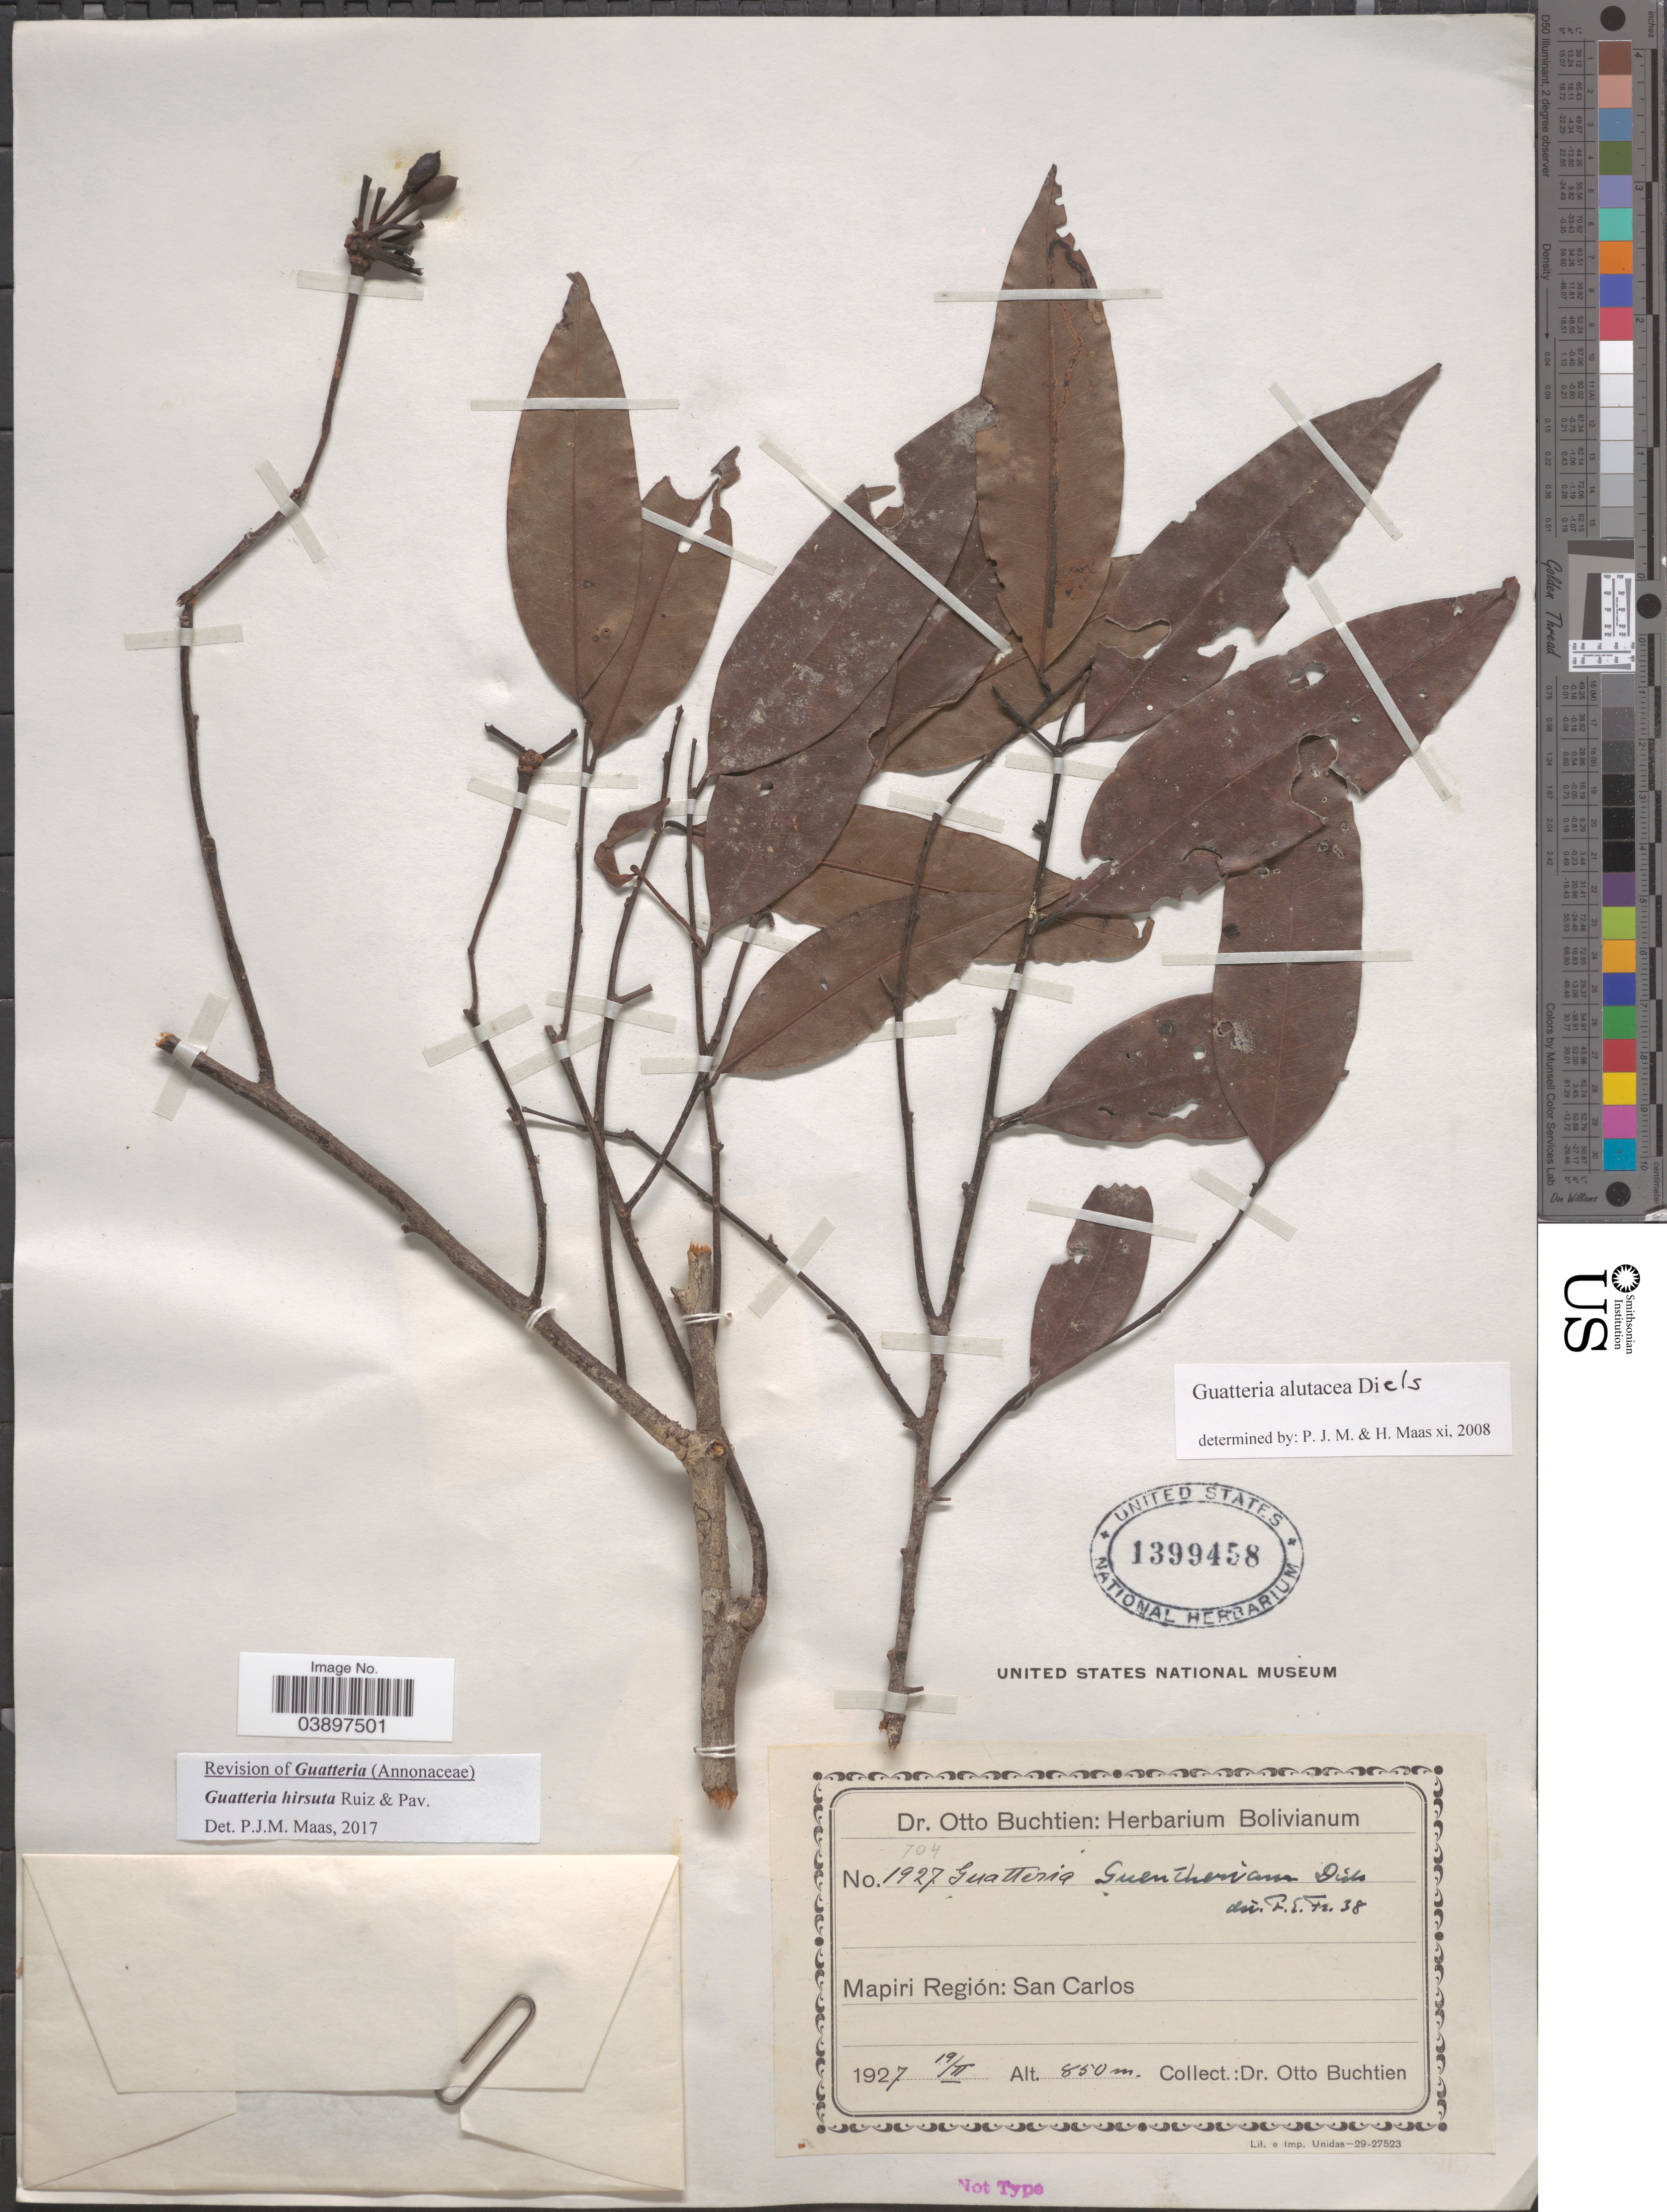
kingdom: Plantae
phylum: Tracheophyta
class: Magnoliopsida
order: Magnoliales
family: Annonaceae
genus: Guatteria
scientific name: Guatteria hirsuta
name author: Ruiz & Pav.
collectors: O. Buchtien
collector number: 1927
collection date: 1927-02-19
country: Bolivia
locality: Mapiri Región: San Carlos.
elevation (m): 850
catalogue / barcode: US 1399458